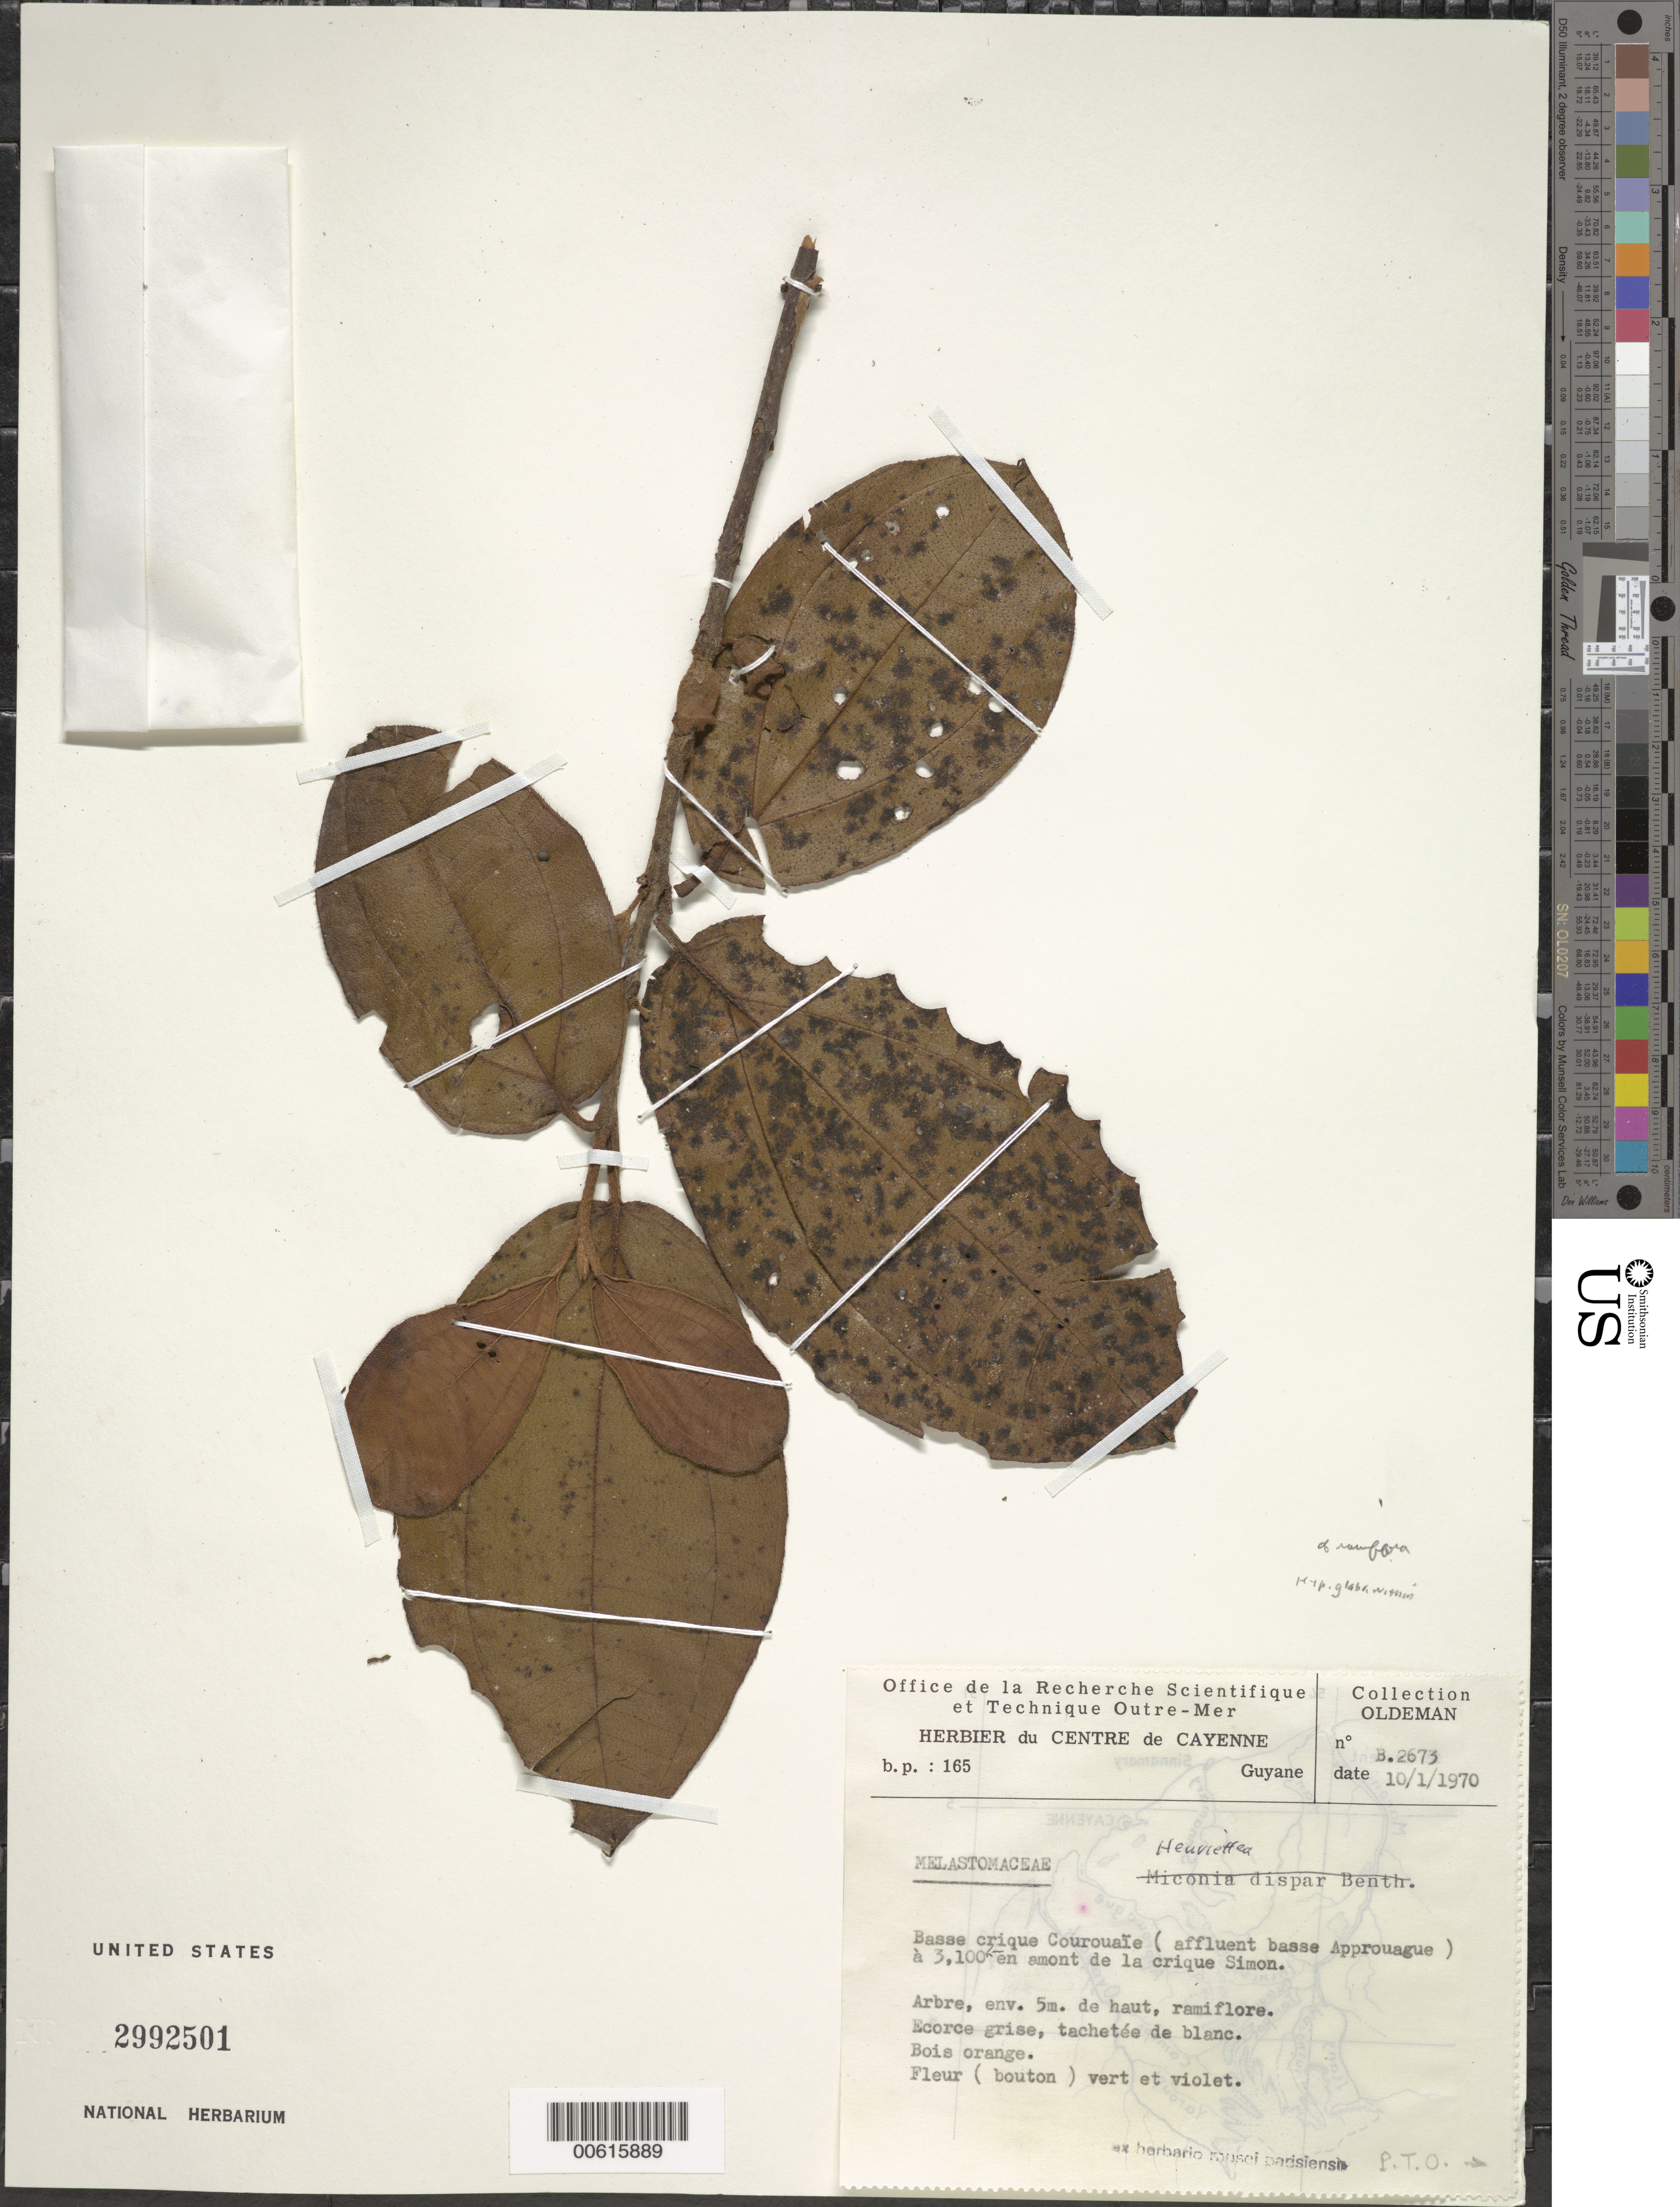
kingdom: Plantae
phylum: Tracheophyta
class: Magnoliopsida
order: Myrtales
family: Melastomataceae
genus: Henriettea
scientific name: Henriettea ramiflora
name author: (Sw.) DC.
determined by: Wurdack, John J., (US), US (UNITED STATES)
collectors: R. Oldeman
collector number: B 2673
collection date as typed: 10-Jan-70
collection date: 1970-01-10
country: French Guiana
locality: Crique Courouaïe (affluent basse Approuague), 3 km from crique Simon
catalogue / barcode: US 2992501